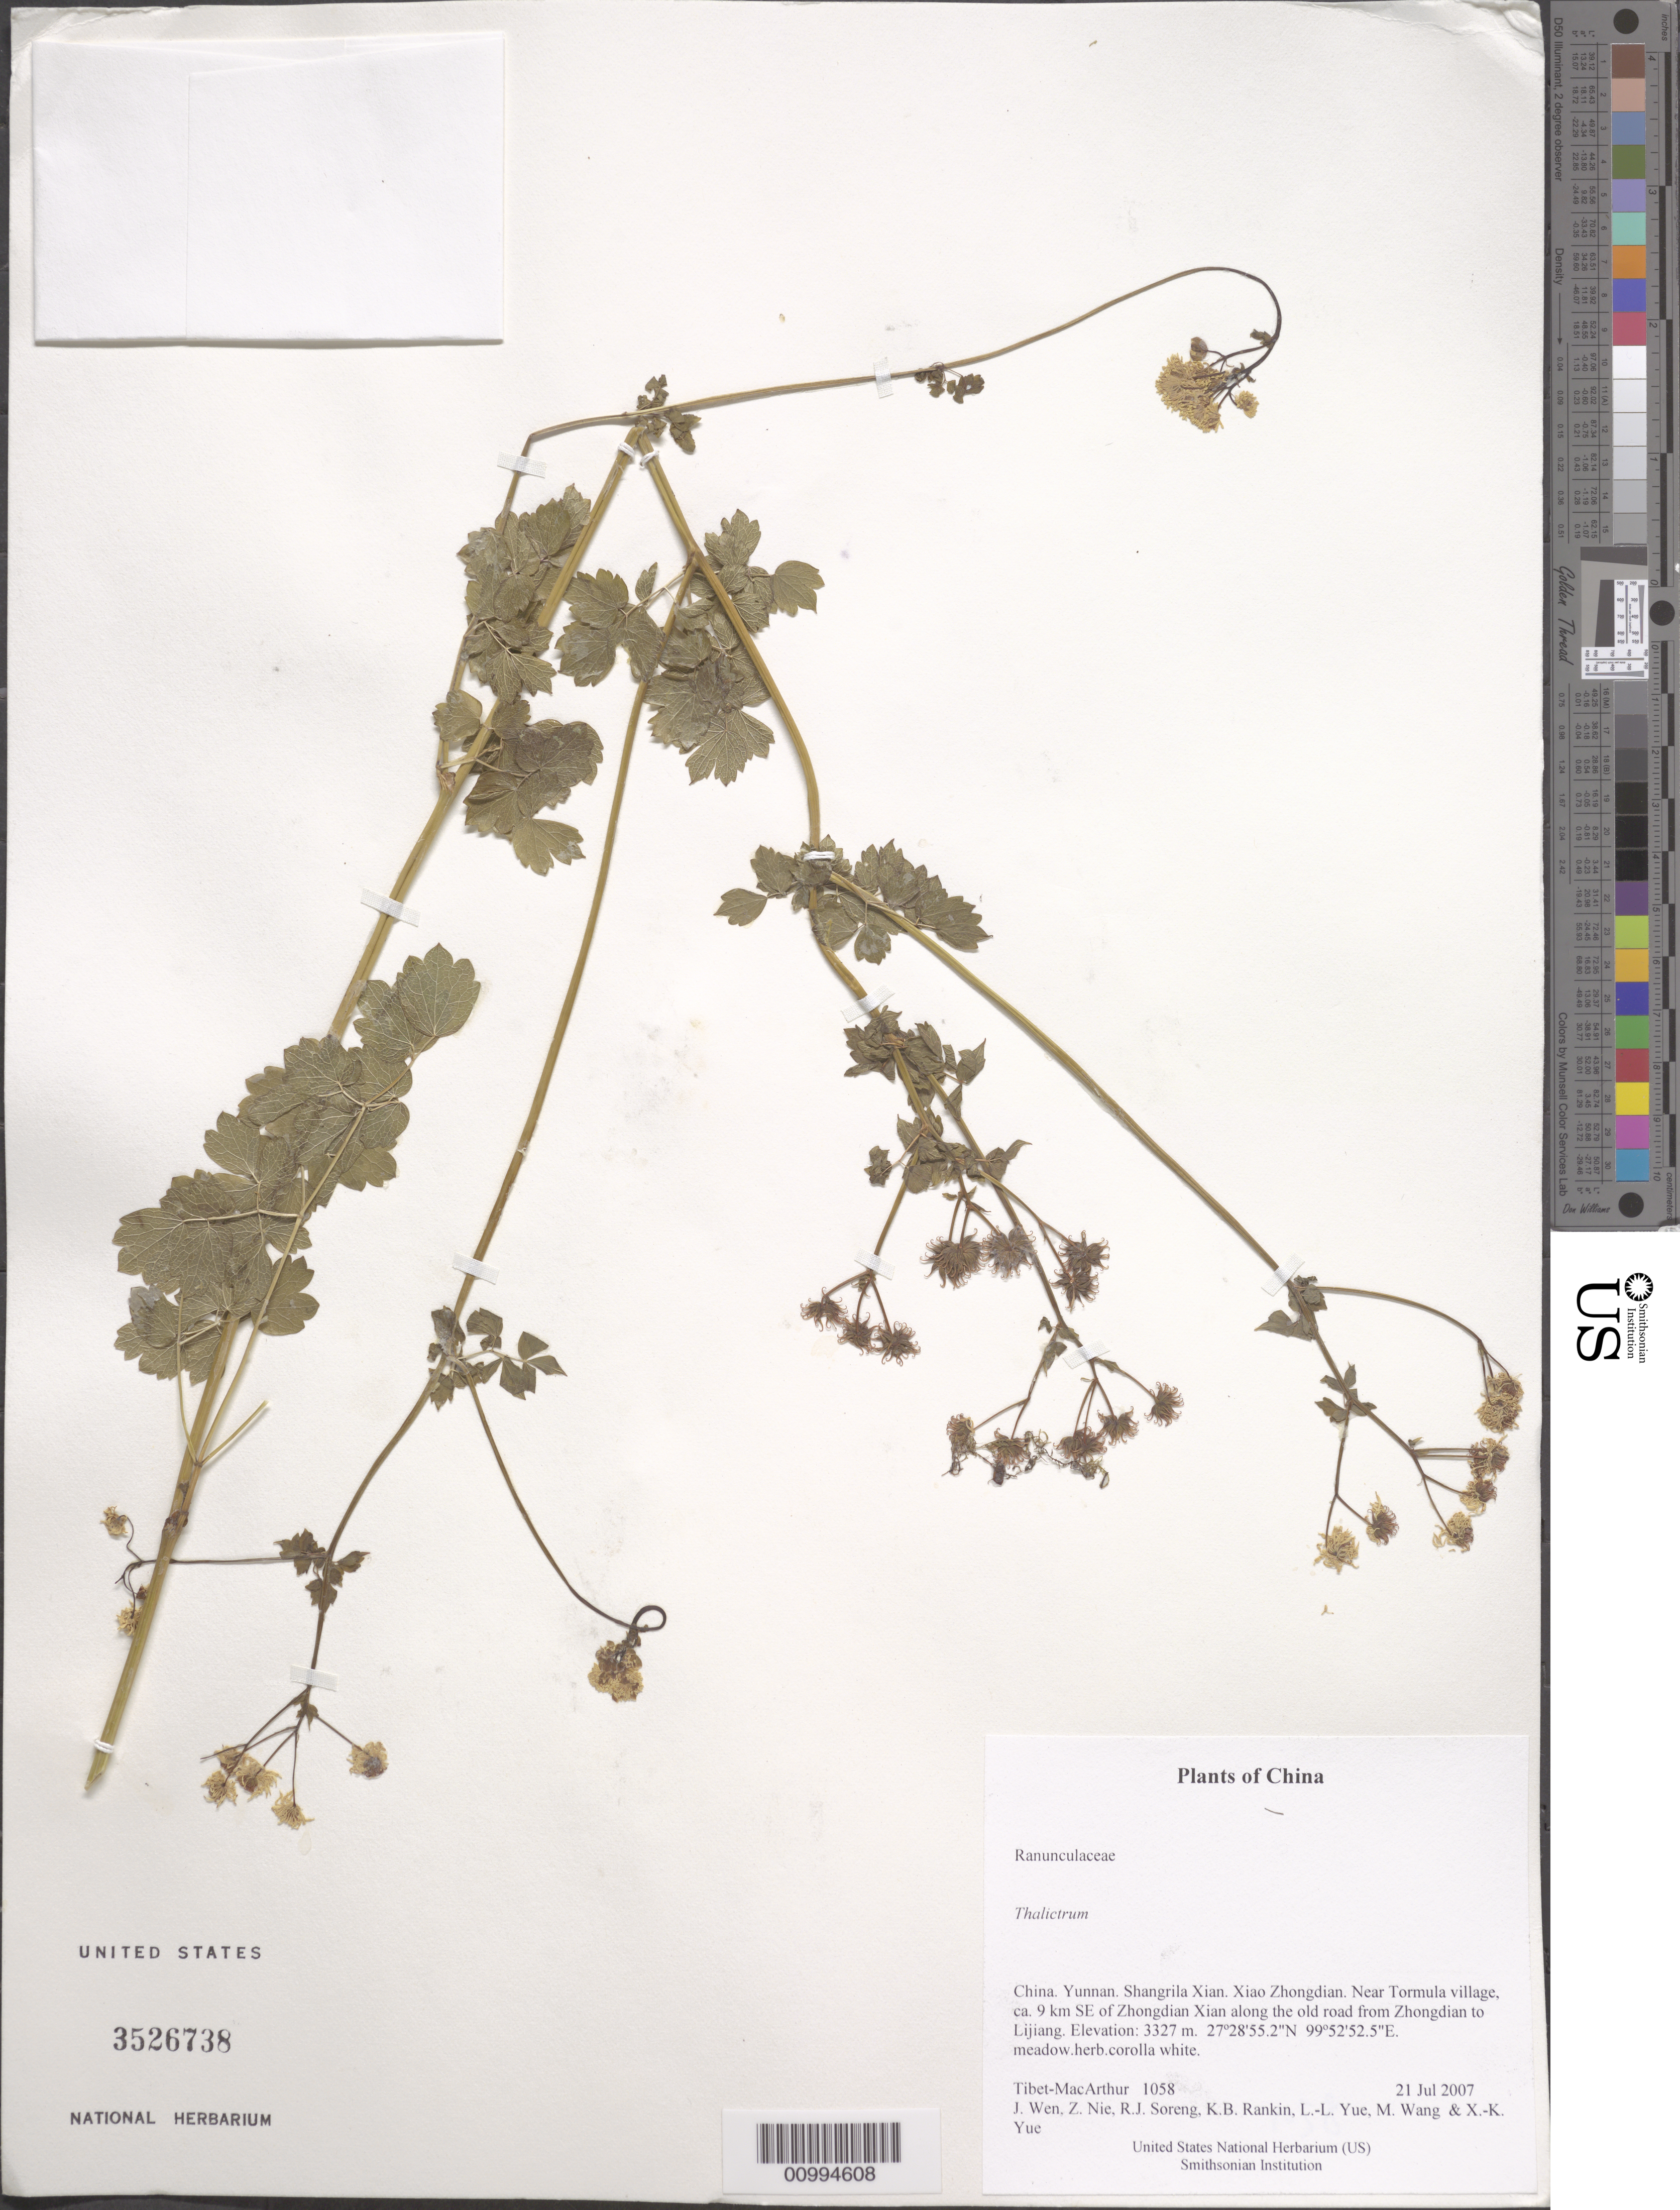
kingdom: Plantae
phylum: Tracheophyta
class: Magnoliopsida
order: Ranunculales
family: Ranunculaceae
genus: Thalictrum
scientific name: Thalictrum sp.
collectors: Tibet-MacArthur, J. Wen, Z. Nie, R. J. Soreng, K. Rankin, L. Yue, M. Wang & X. Yue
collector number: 1058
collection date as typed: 21 Jul 2007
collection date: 2007-07-21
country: China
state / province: Yunnan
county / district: Shangrila Xian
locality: Xiao Zhongdian. Near Tormula village, ca. 9 km SE of Zhongdian Xian along the old road from Zhongdian to Lijiang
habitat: meadow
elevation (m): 3327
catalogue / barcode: US 3526738